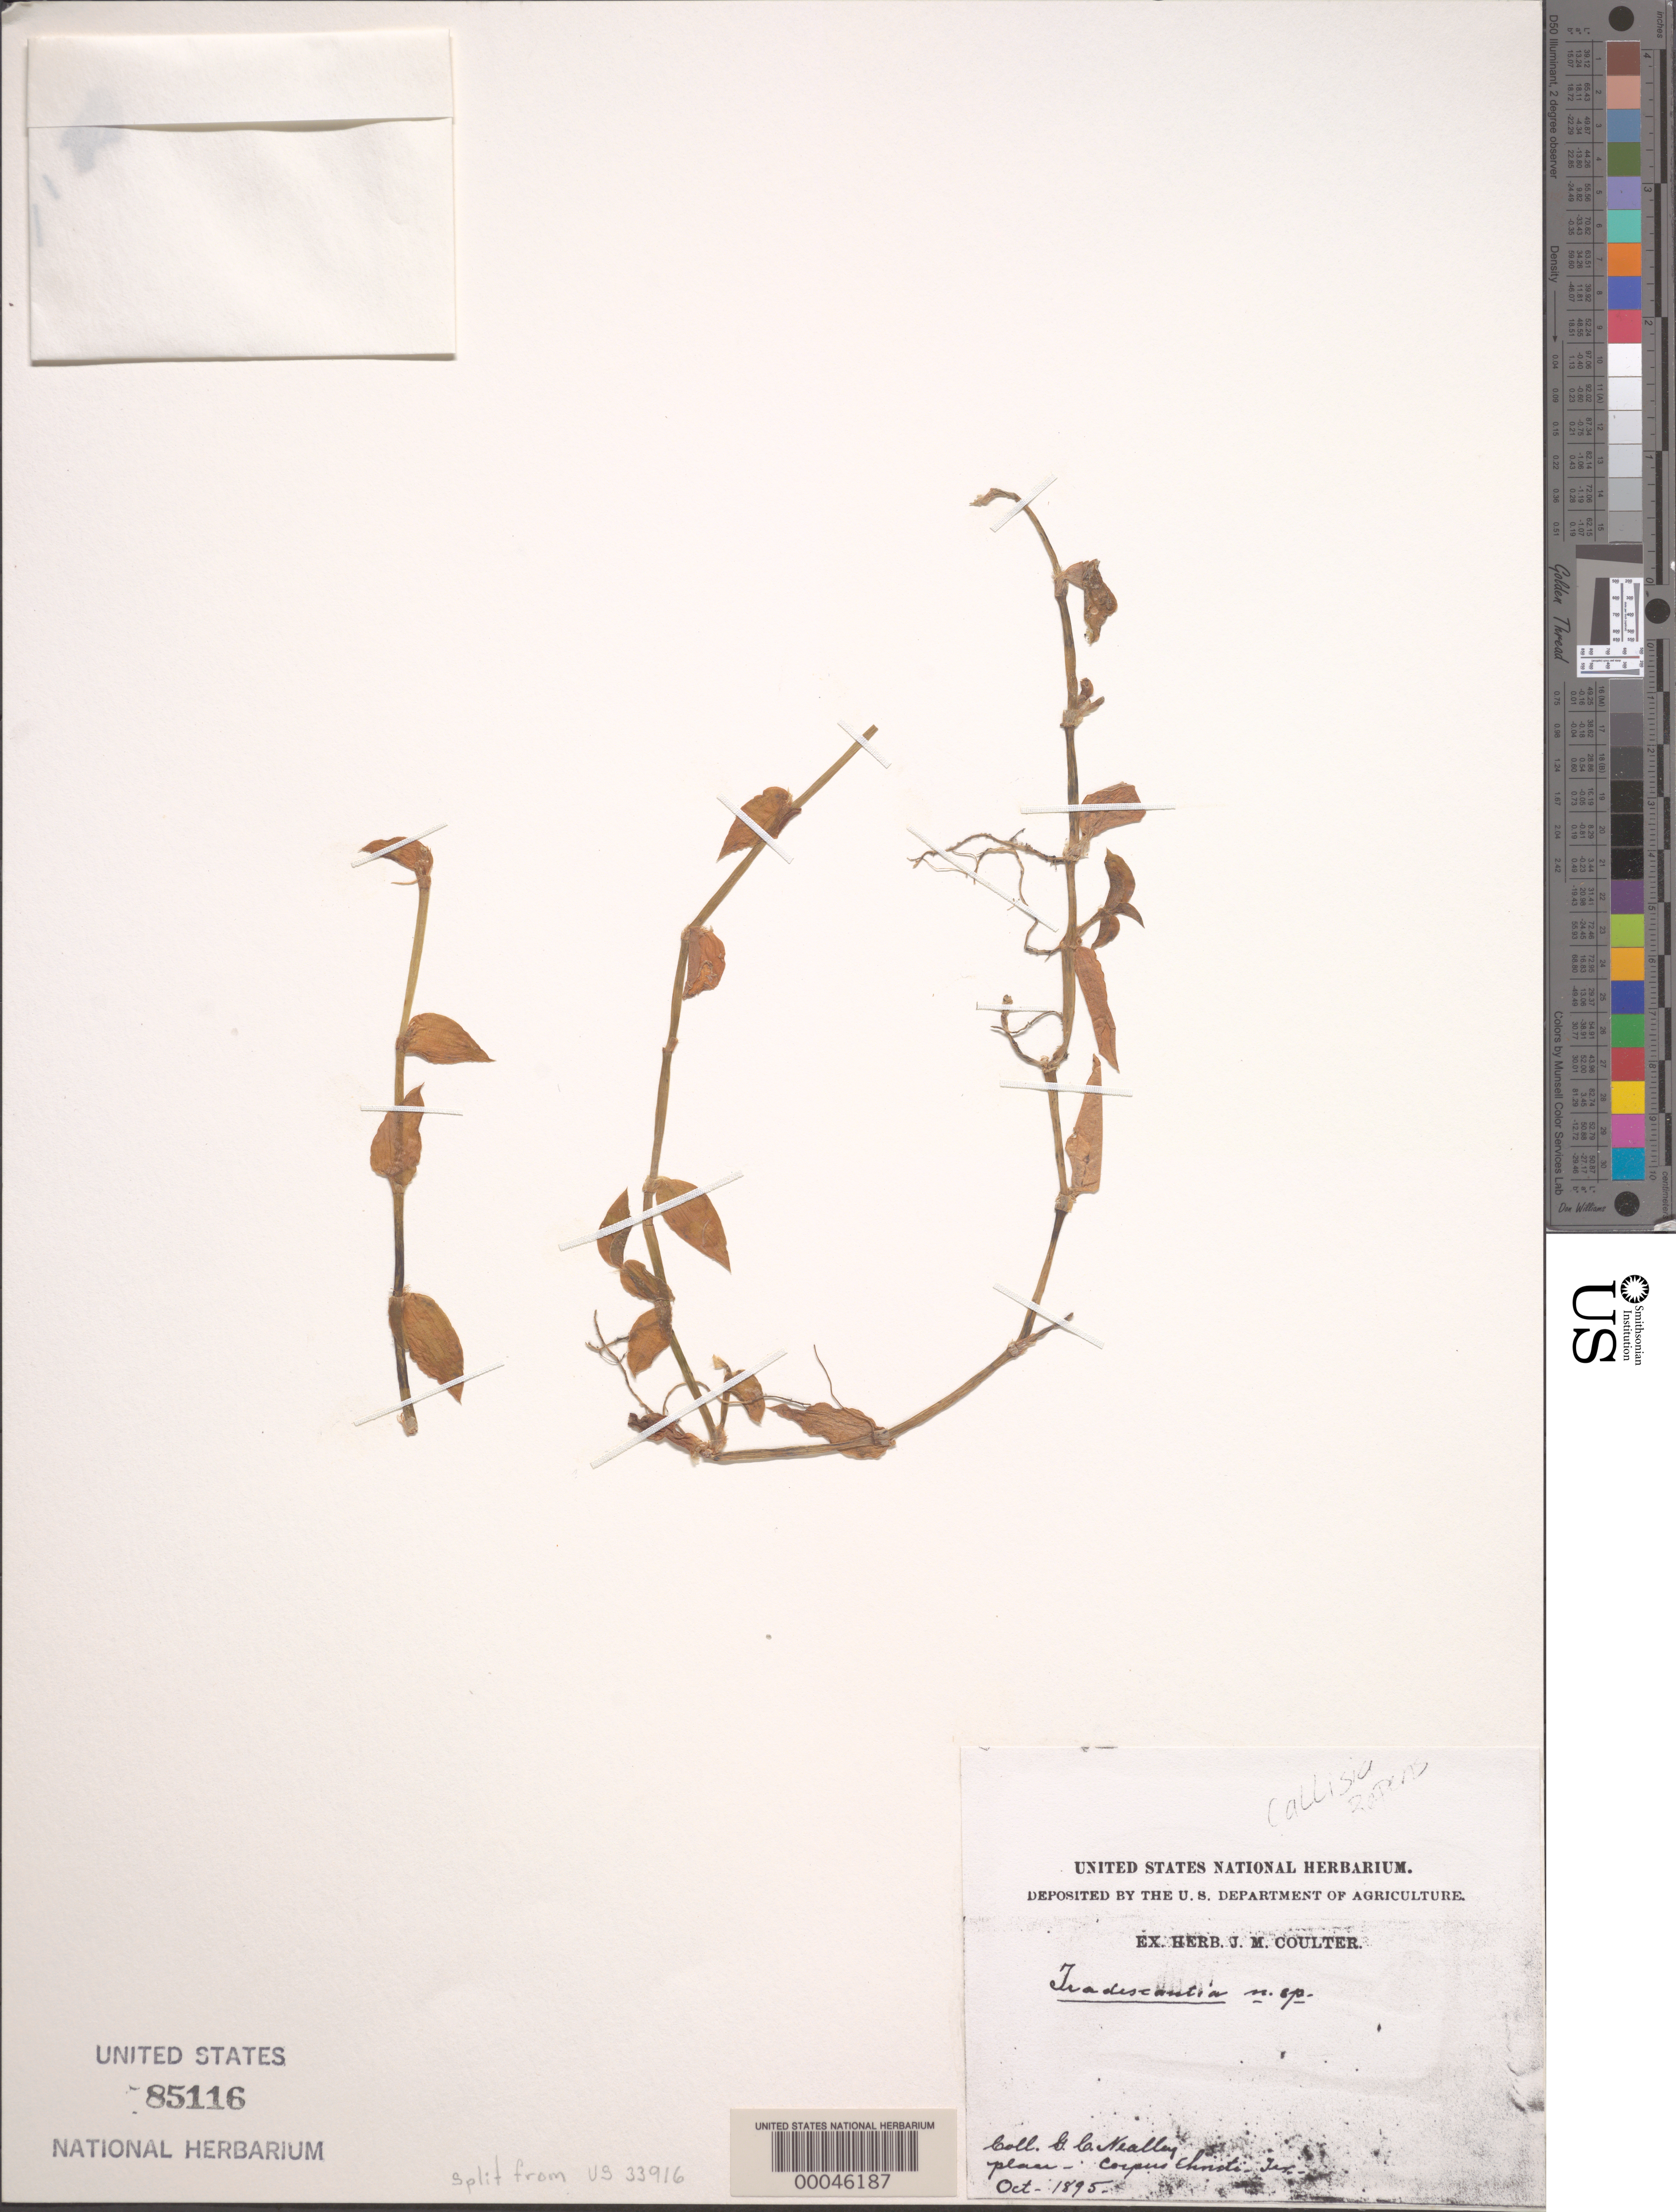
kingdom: Plantae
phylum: Tracheophyta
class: Liliopsida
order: Commelinales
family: Commelinaceae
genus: Callisia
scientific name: Callisia repens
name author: (Jacq.) L.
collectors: G. C. Nealley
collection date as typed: Oct 1895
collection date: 1895-10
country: United States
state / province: Texas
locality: Corpus christi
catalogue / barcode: US 85116